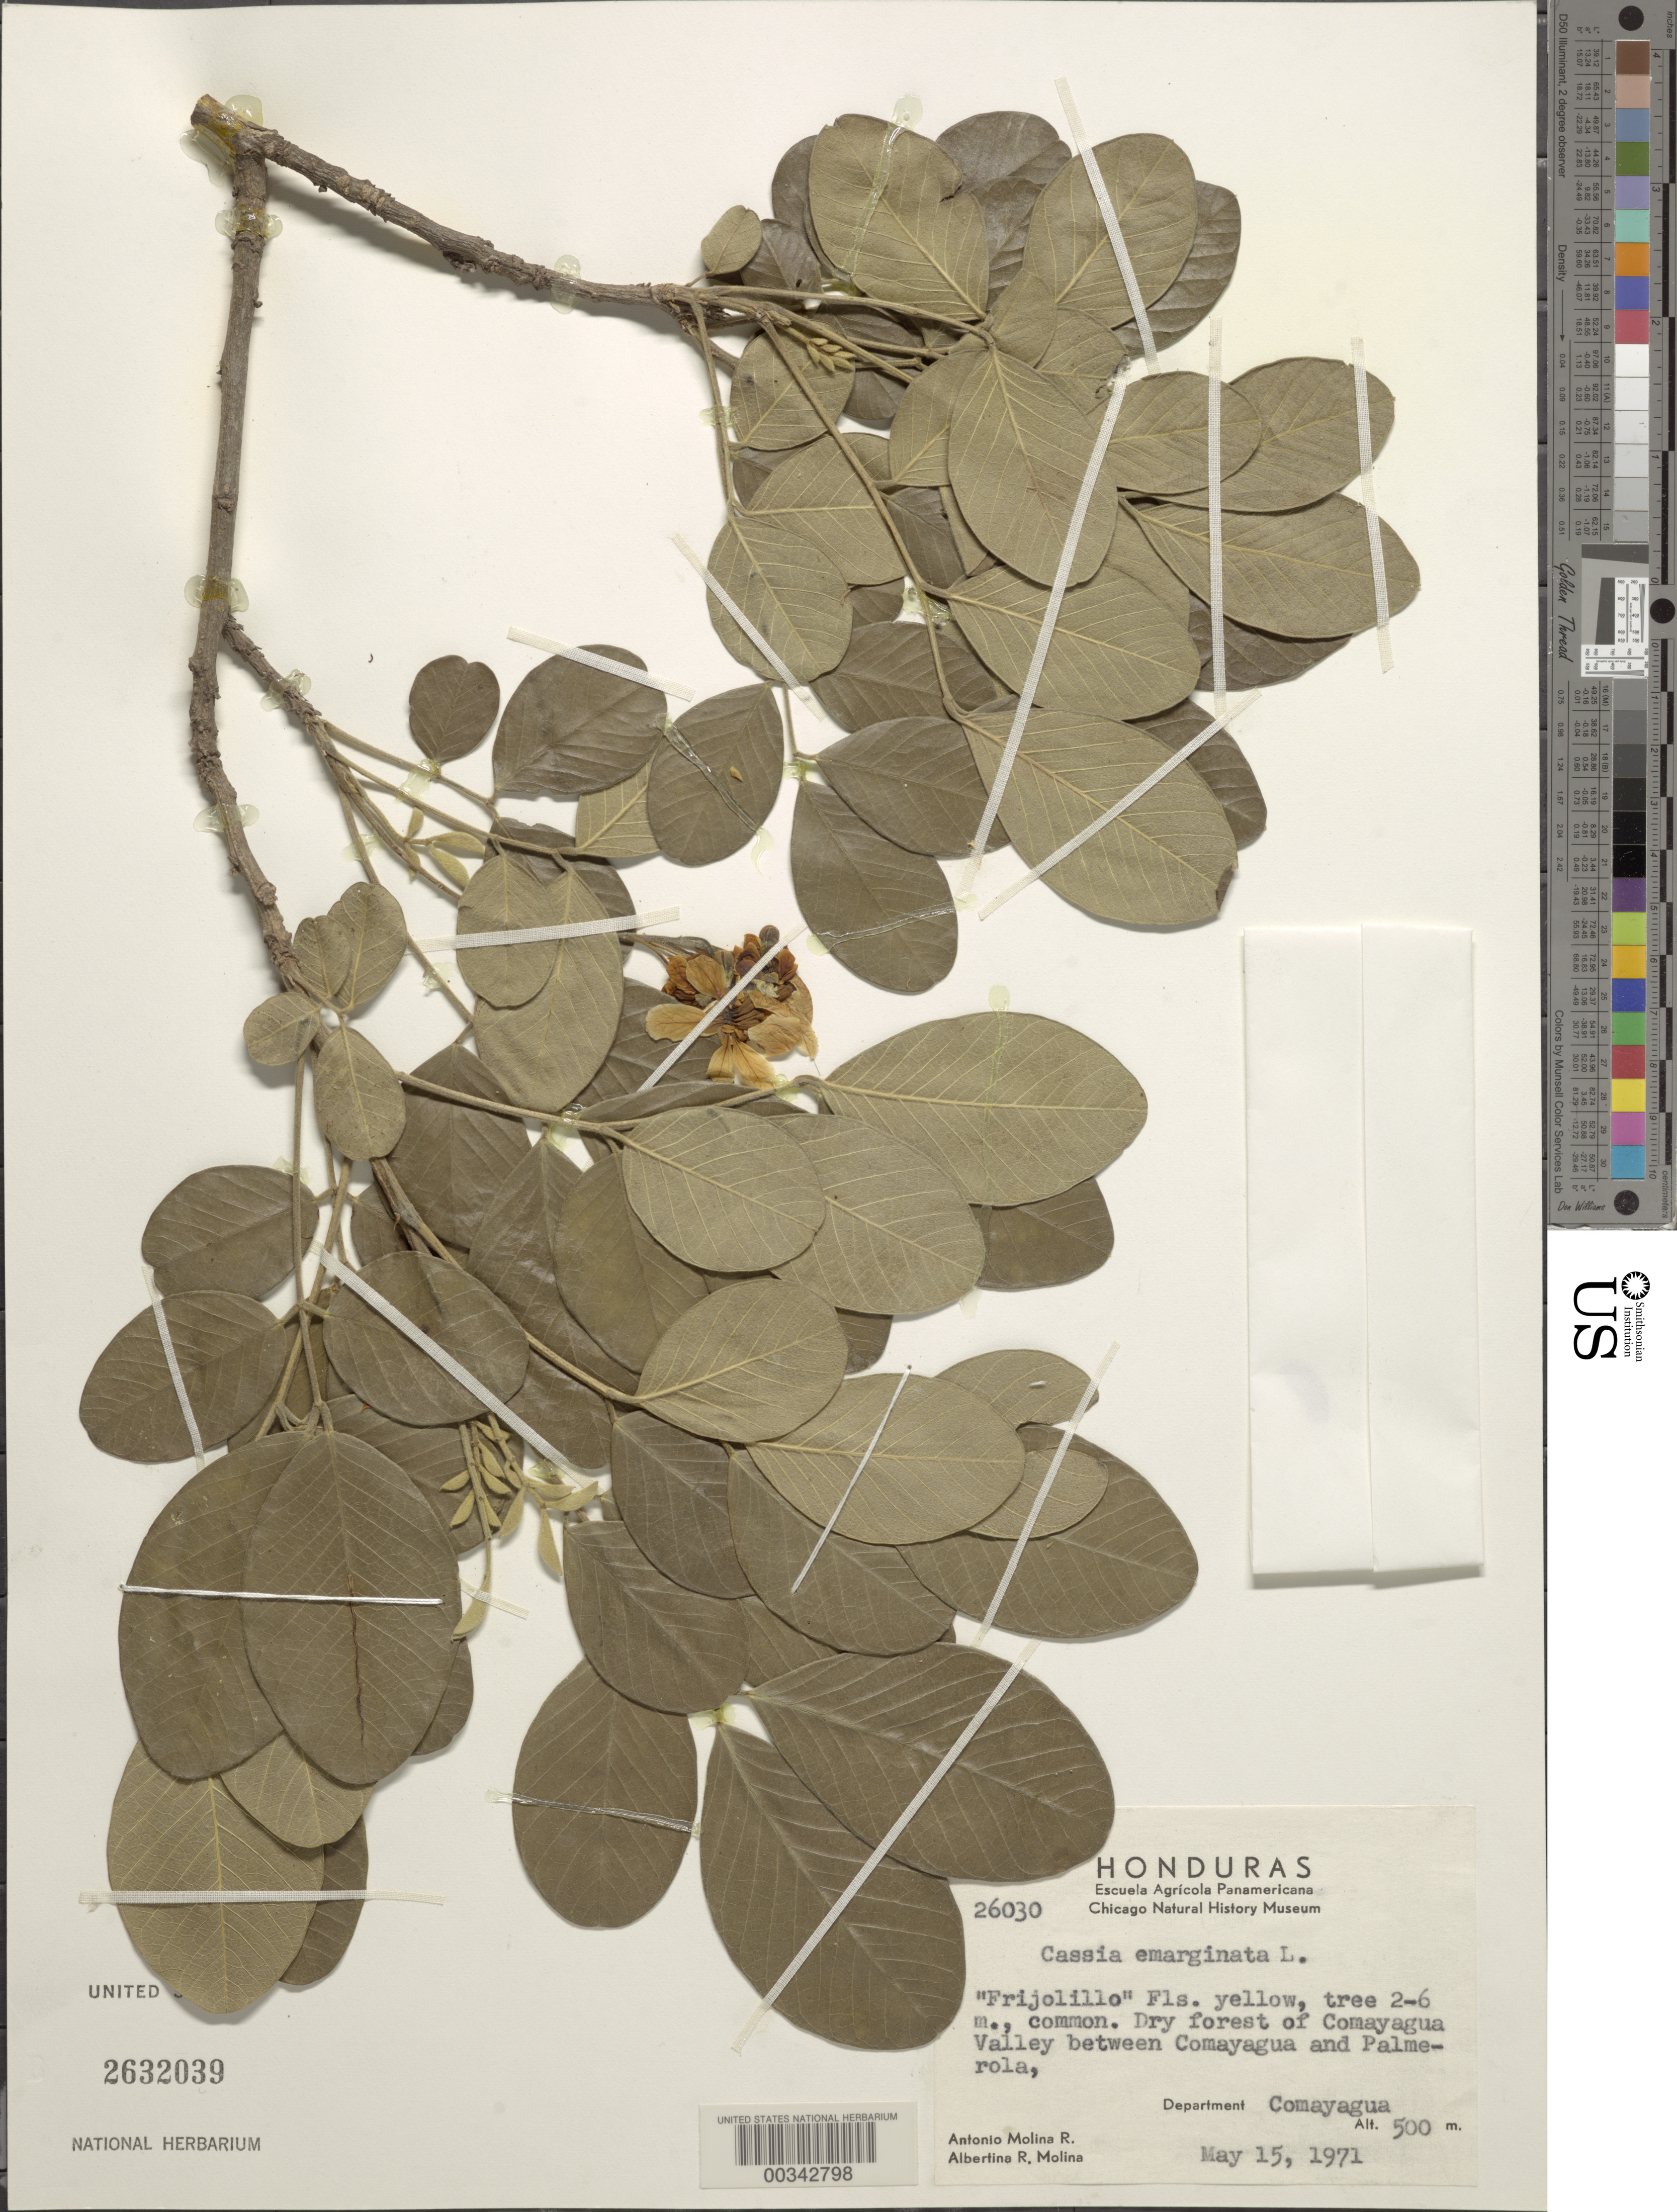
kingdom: Plantae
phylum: Tracheophyta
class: Magnoliopsida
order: Fabales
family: Fabaceae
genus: Senna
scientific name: Senna emarginata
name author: L.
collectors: A. Molina R. & A. Molina R.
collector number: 26030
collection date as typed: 15 May 1971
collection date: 1971-05-15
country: Honduras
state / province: Comayagua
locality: Comayagua Valley between Comayagua and Palmerola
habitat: Dry forest of valley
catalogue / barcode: US 2632039